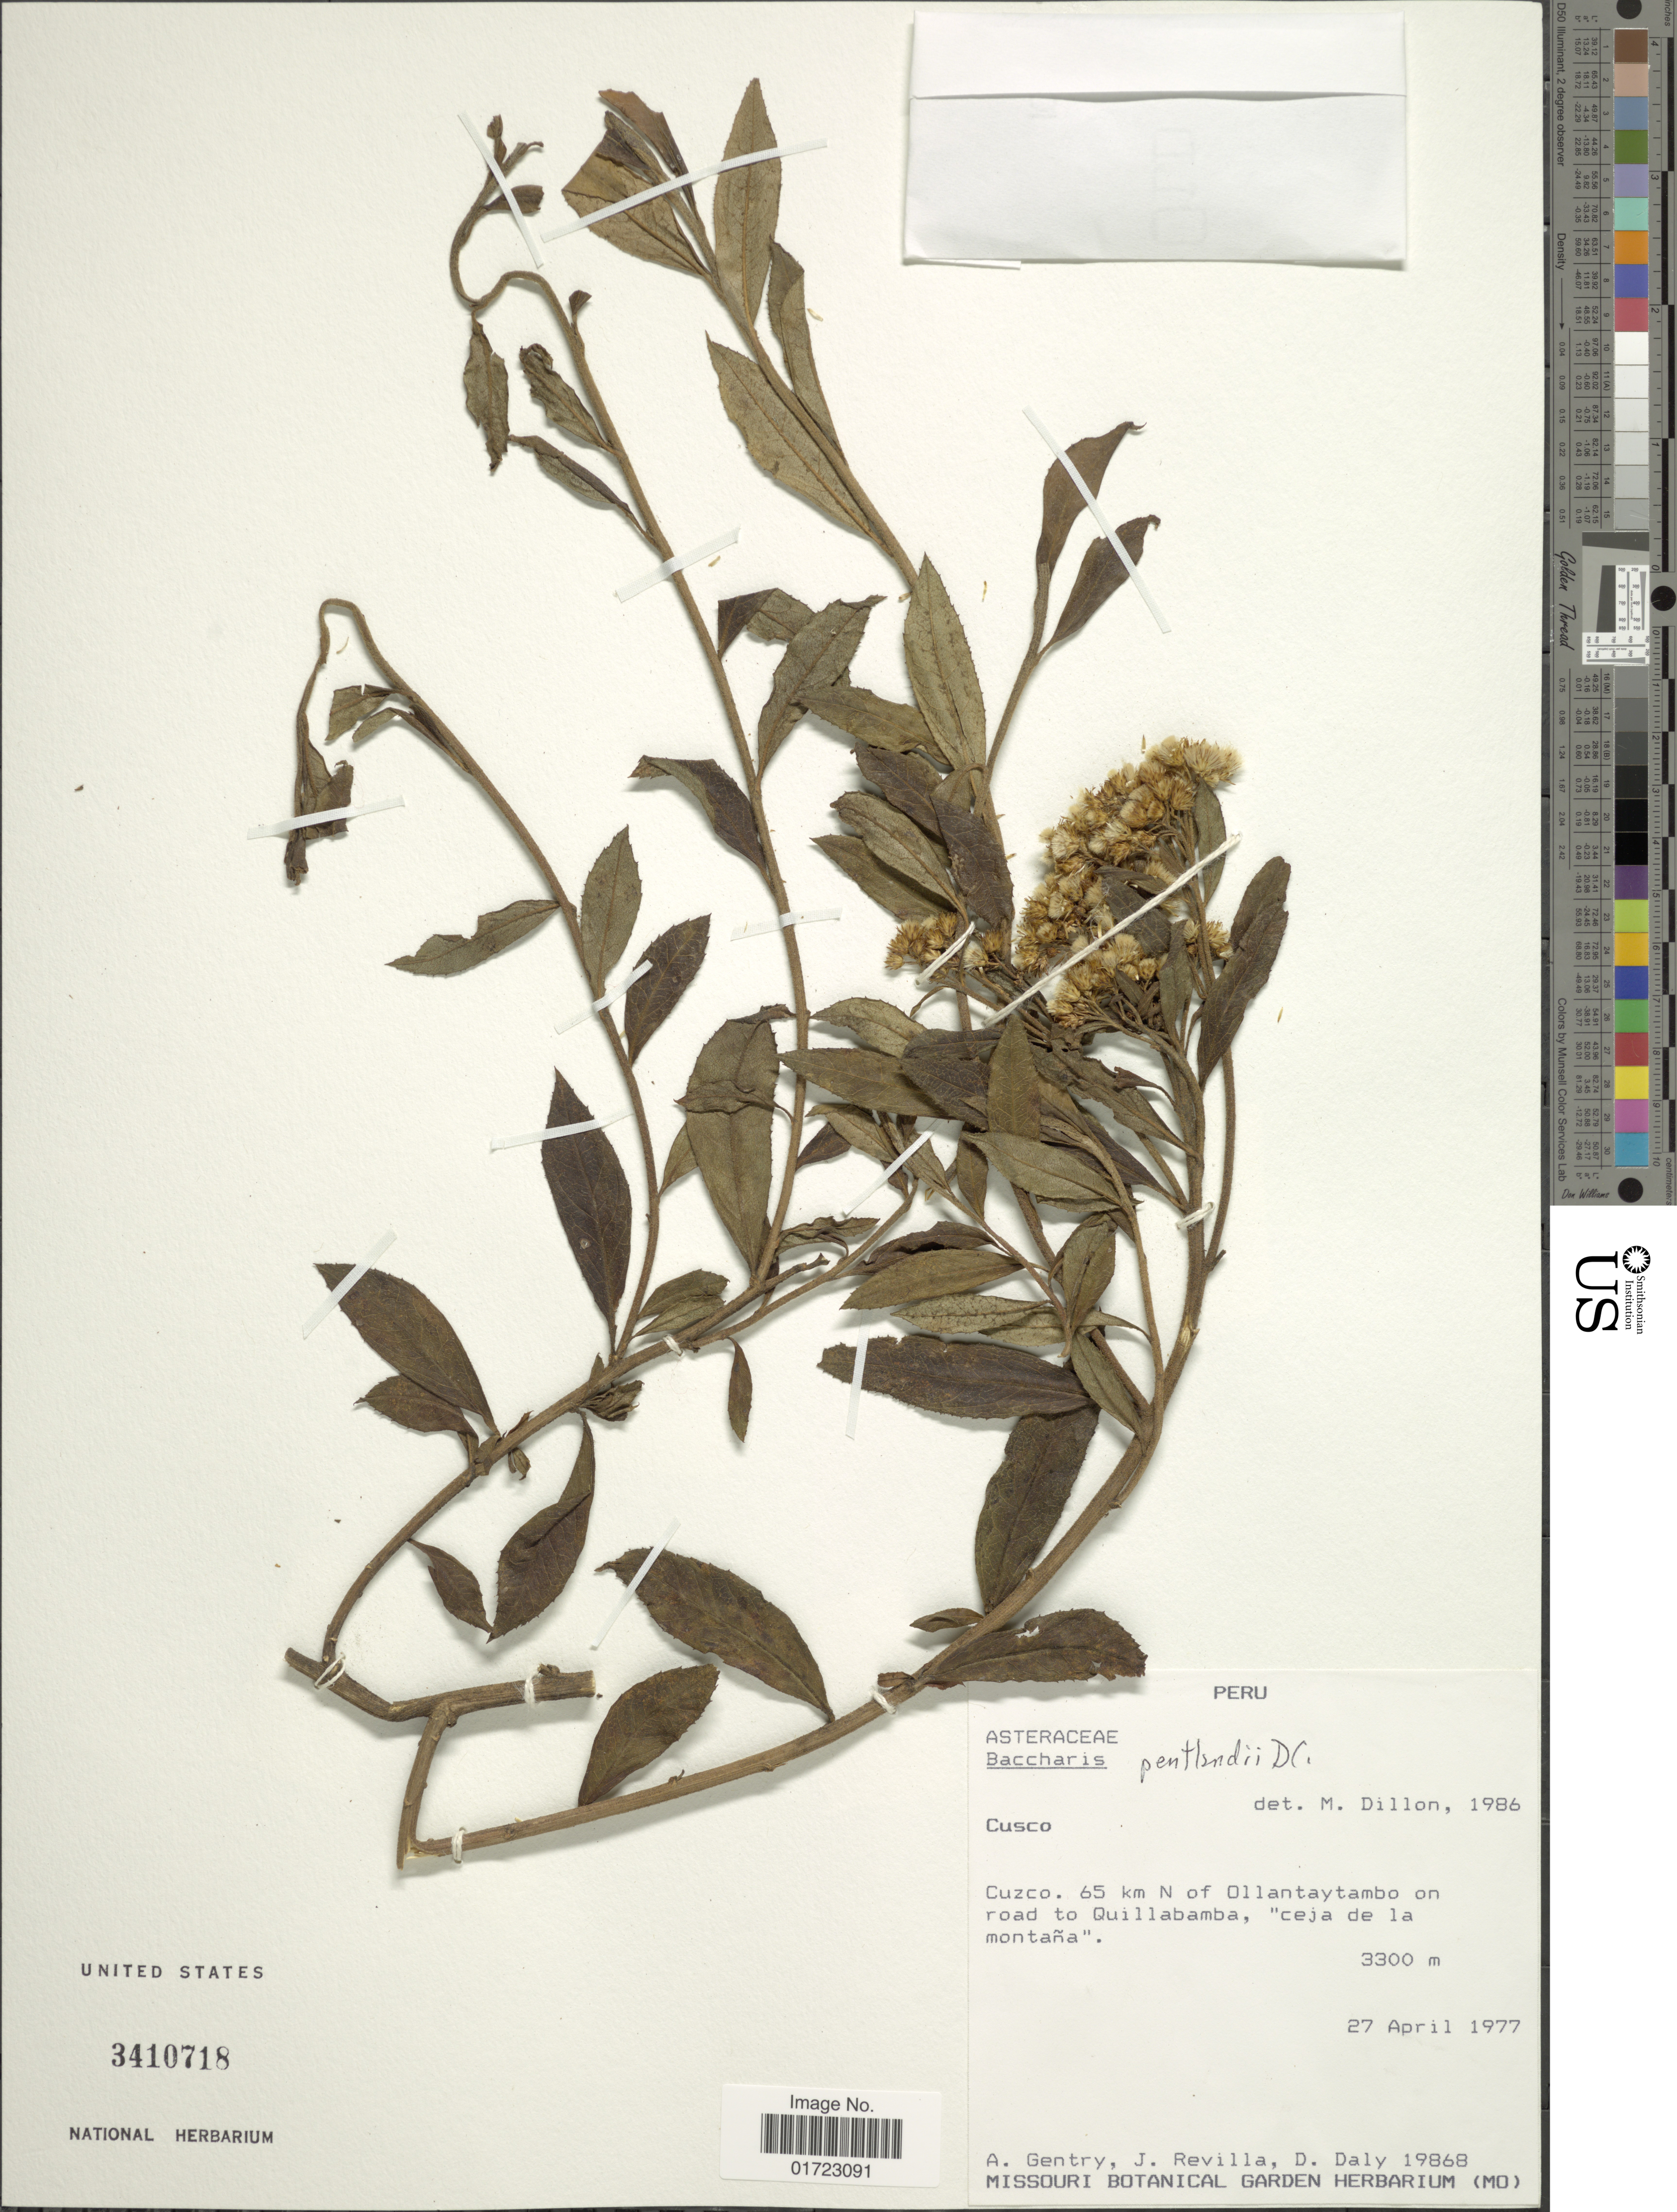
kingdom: Plantae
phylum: Tracheophyta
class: Magnoliopsida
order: Asterales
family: Asteraceae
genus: Baccharis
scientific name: Baccharis pentlandii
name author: DC.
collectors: A. H. Gentry, J. Revilla & D. C. Daly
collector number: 19868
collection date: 1977-04-27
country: Peru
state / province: Cusco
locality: Cuzco. 65 km N of ollantaytambo on road to Quillabamba, ceja de la montana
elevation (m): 3300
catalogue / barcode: US 3410718